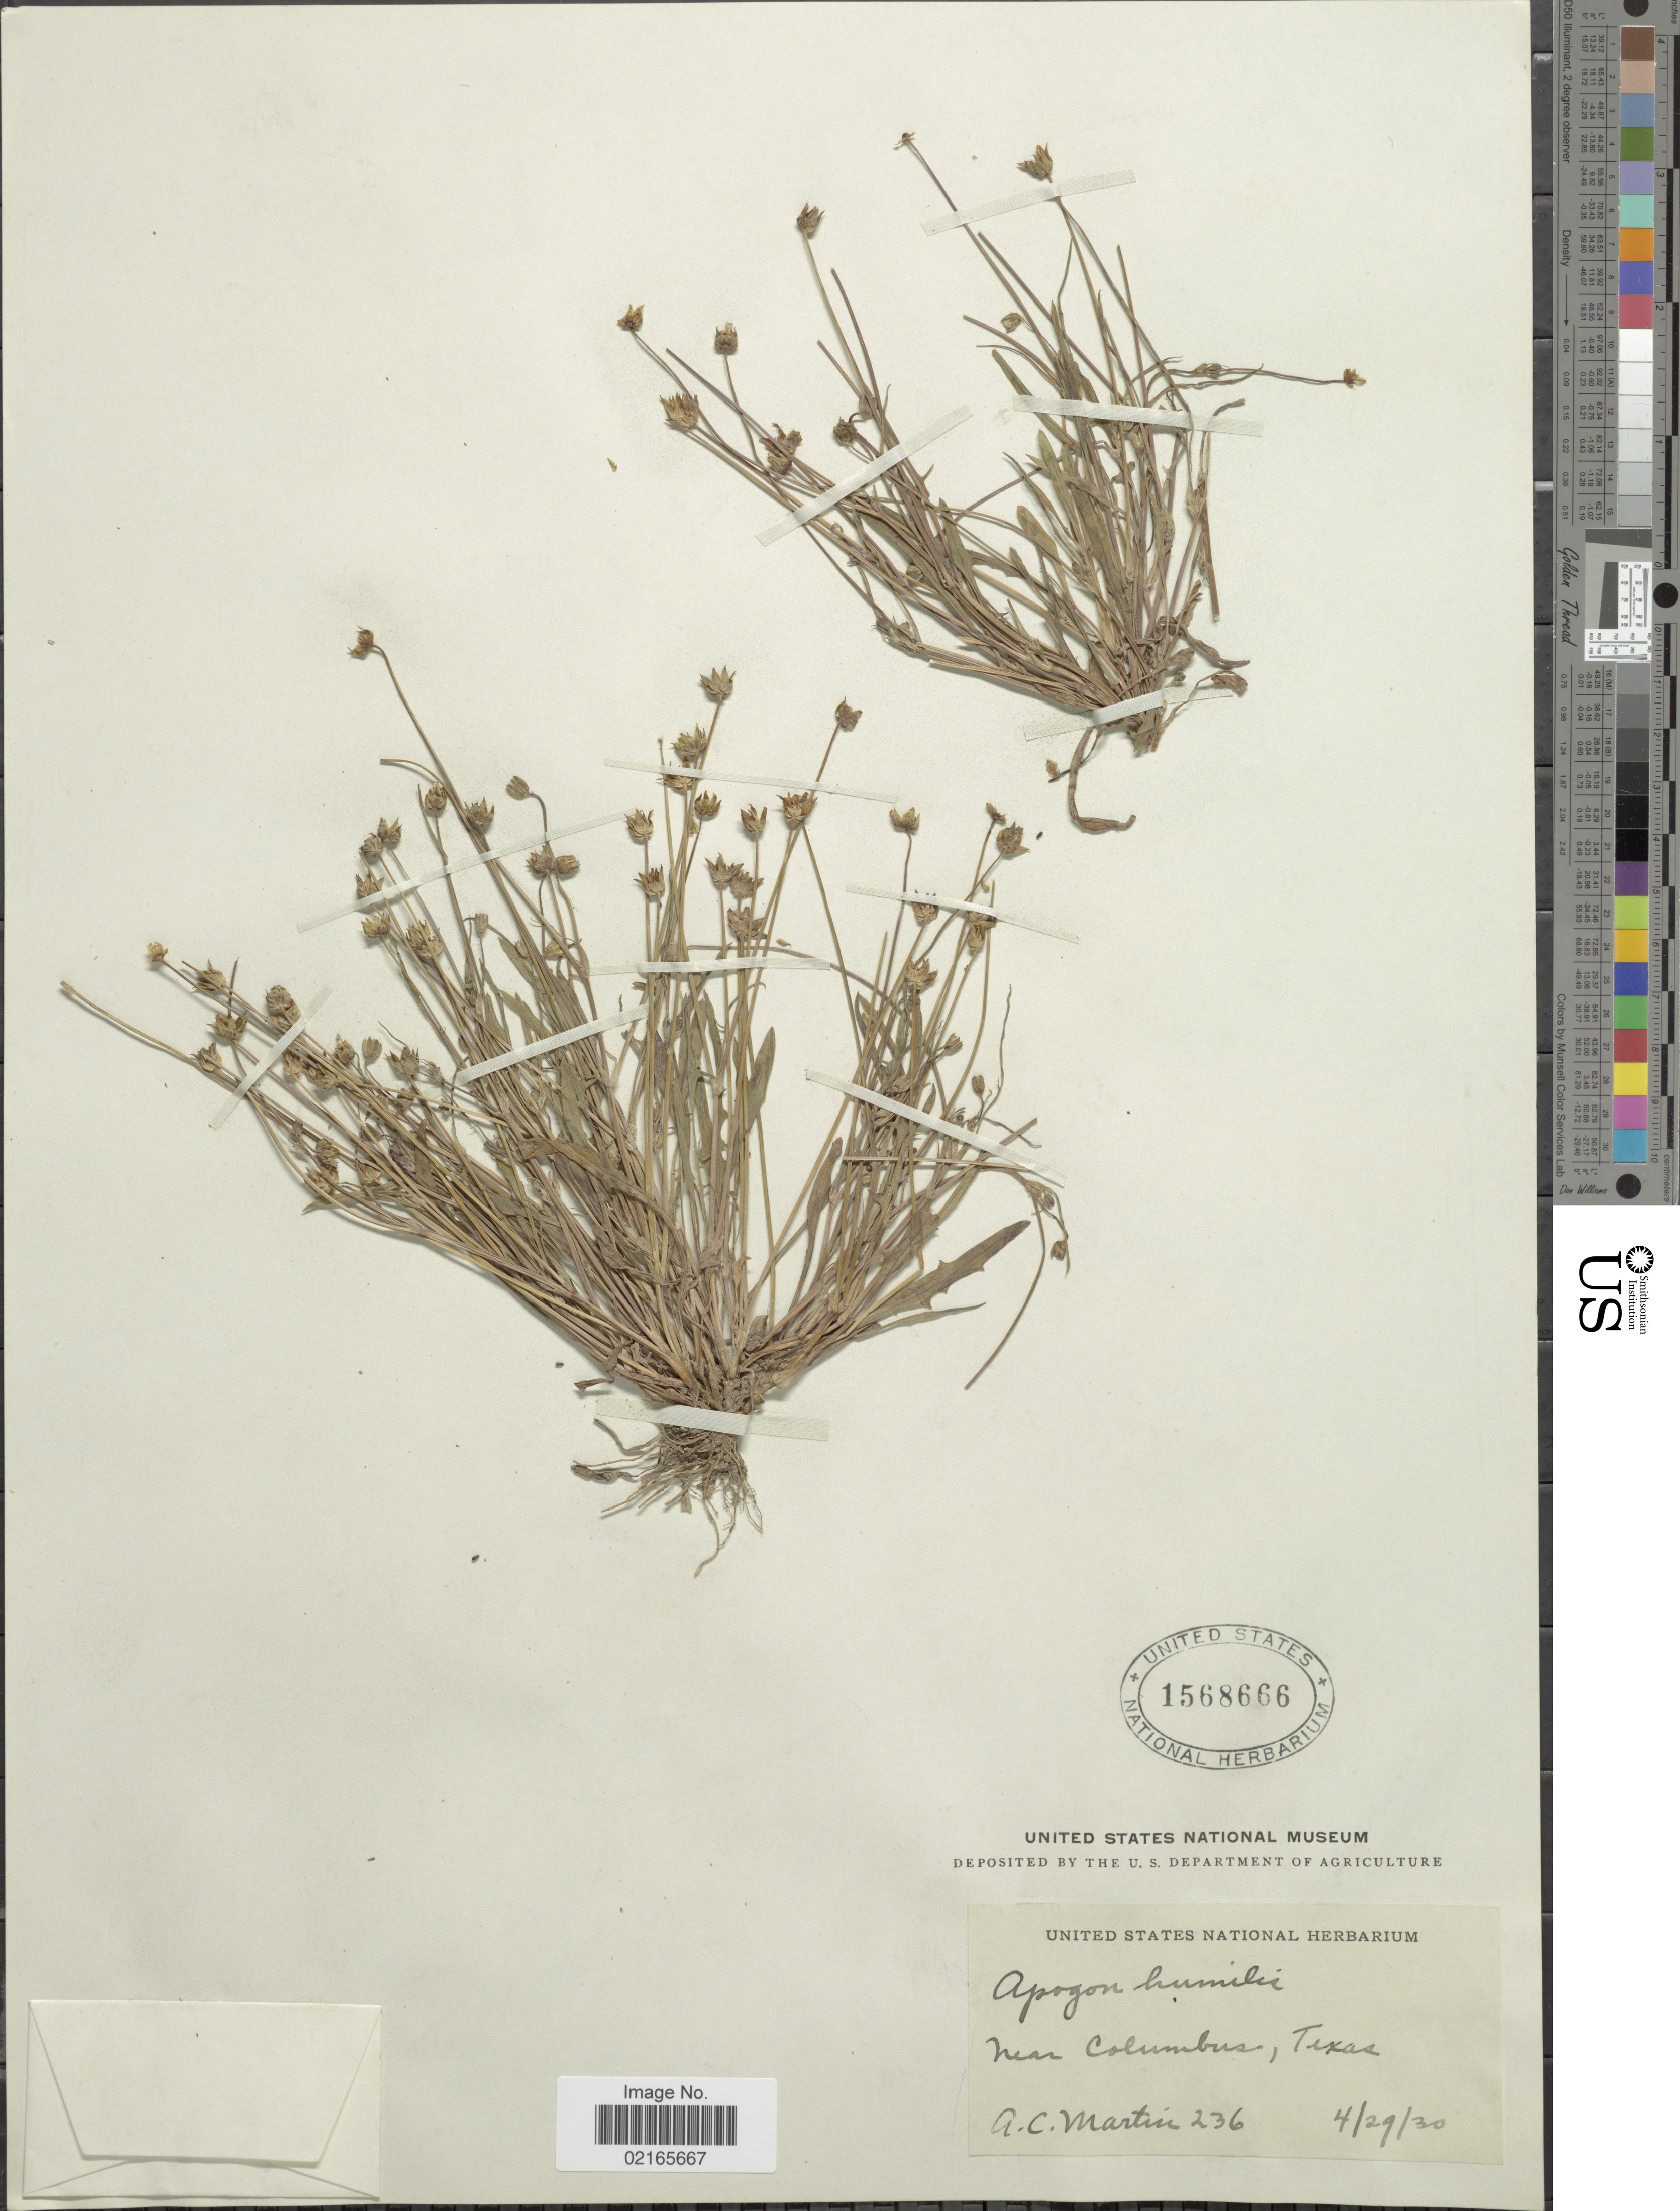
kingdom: Plantae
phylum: Tracheophyta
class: Magnoliopsida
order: Asterales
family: Asteraceae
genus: Krigia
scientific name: Krigia oppositifolia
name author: Raf.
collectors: A. C. Martin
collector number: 236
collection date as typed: Transcribed d/m/y: 29/4/30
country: United States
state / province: Texas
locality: Near Columbus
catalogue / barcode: US 1568666